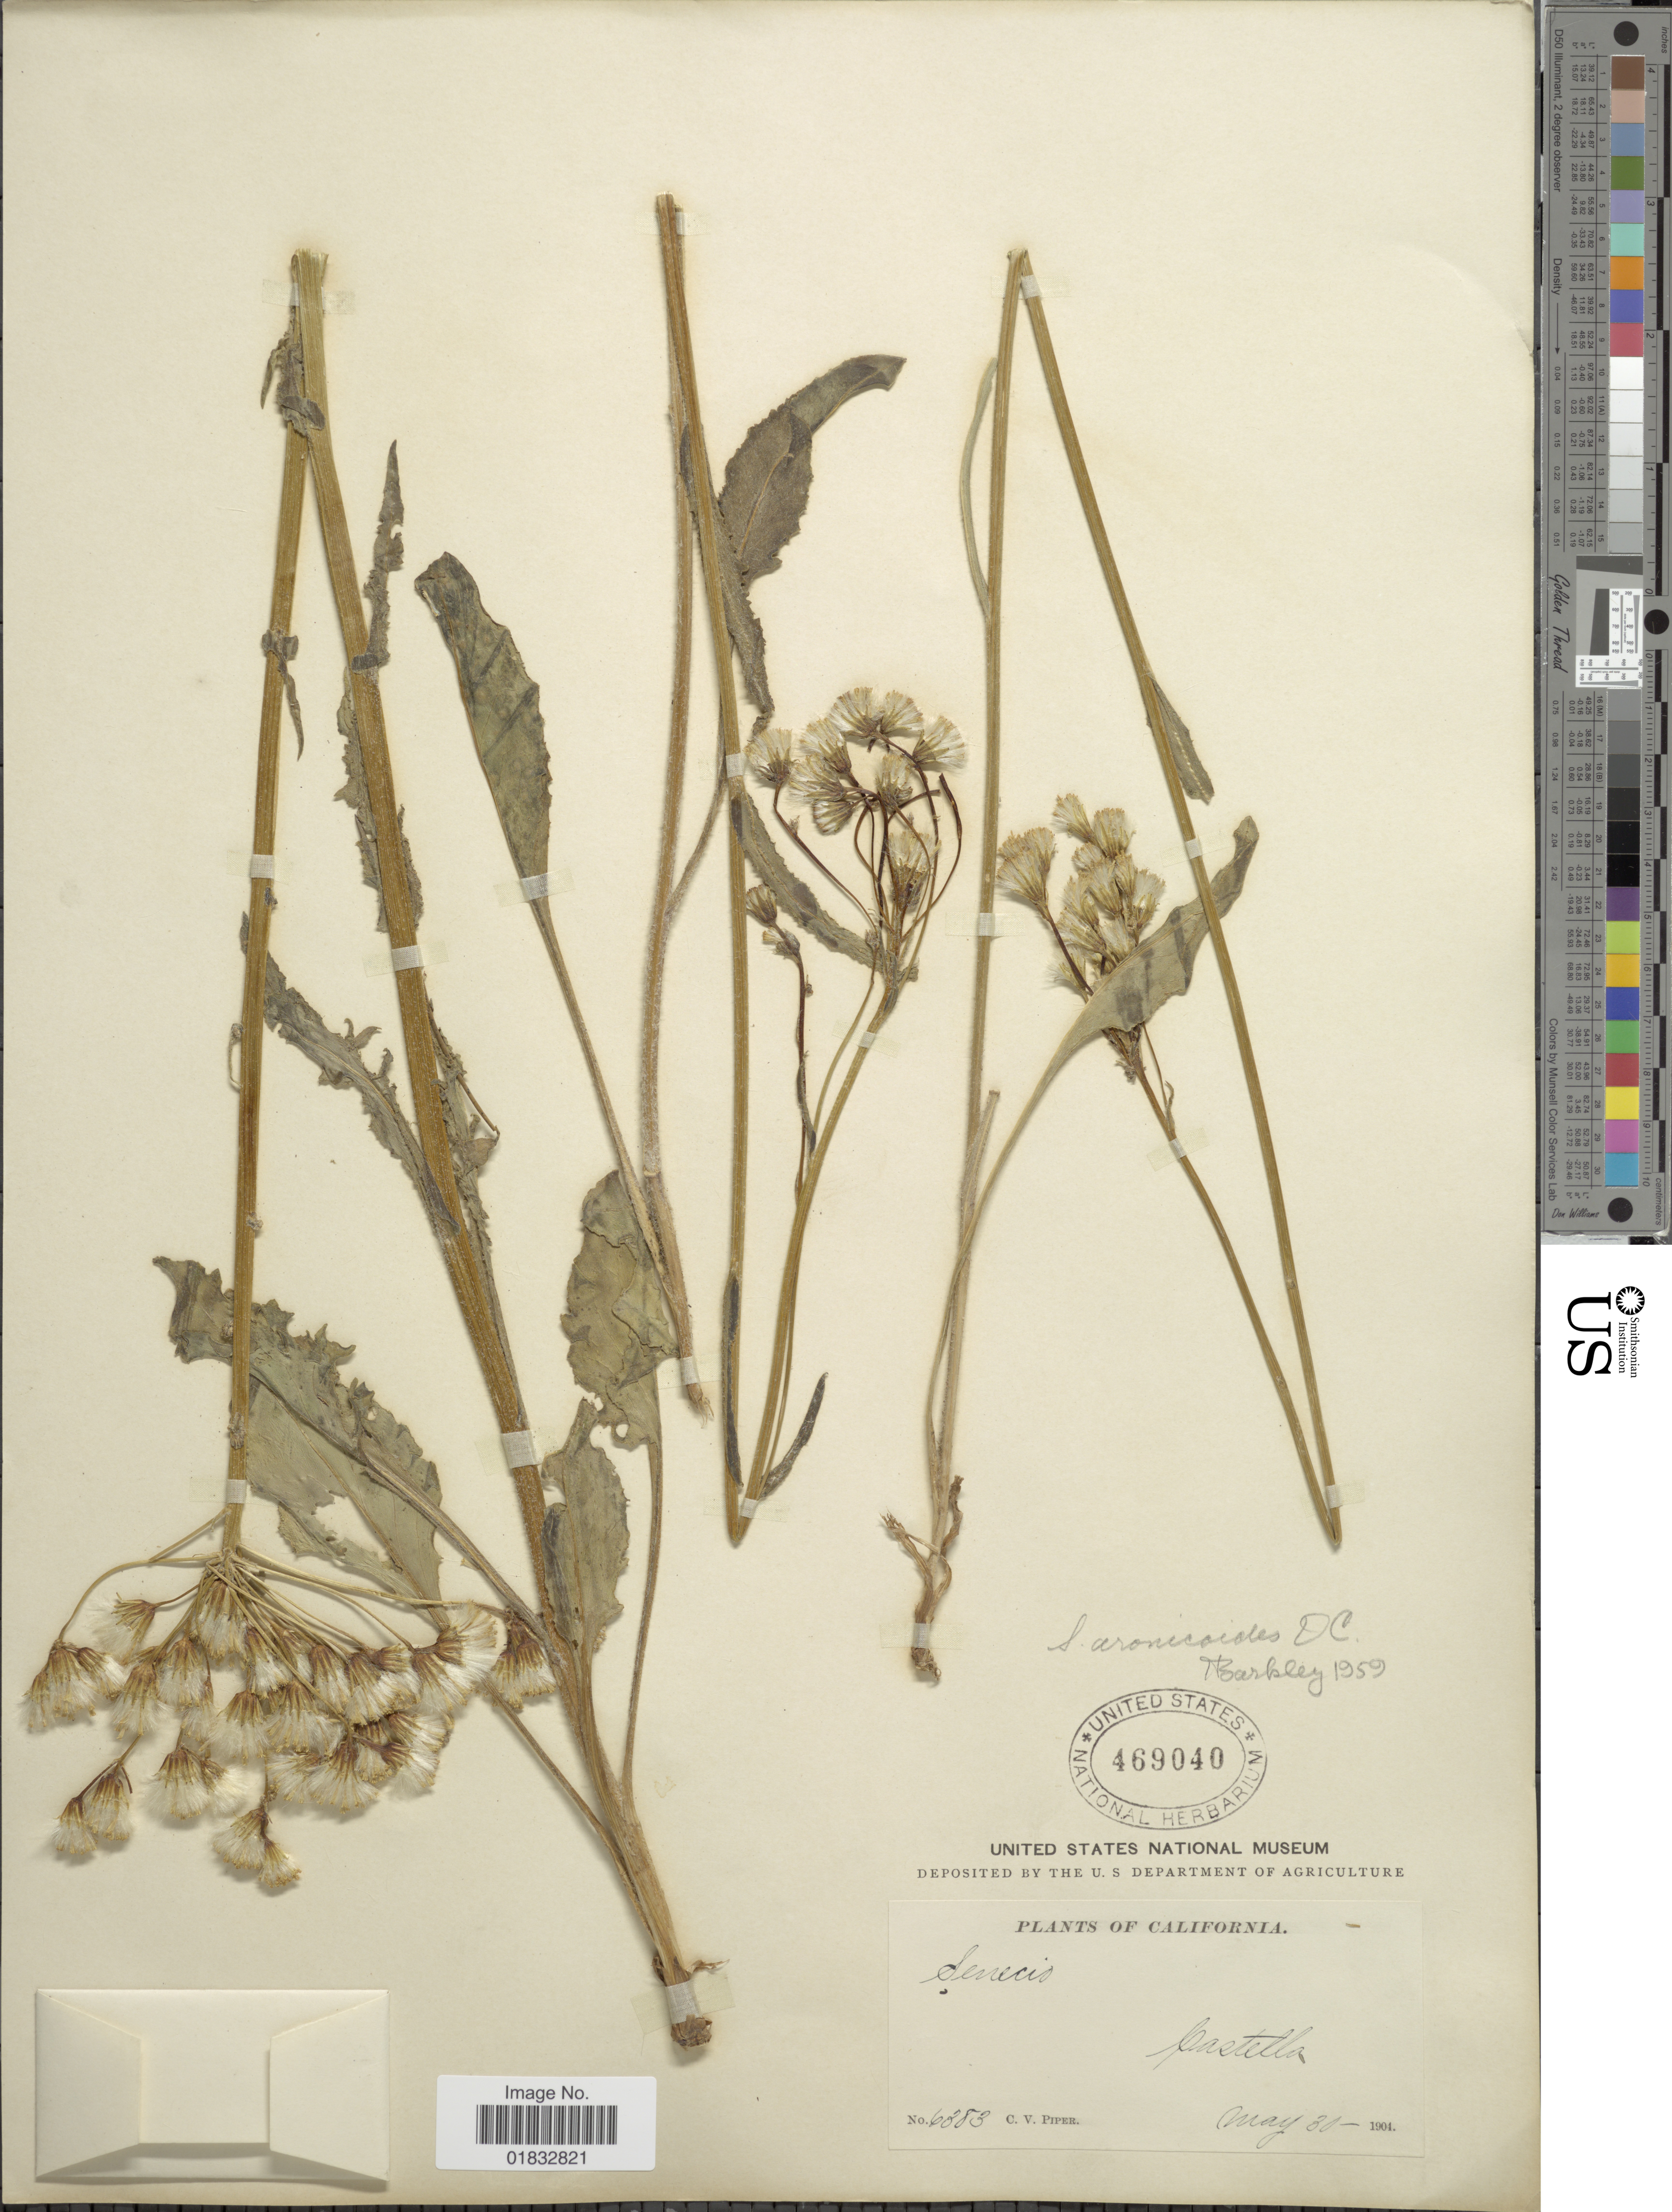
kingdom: Plantae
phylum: Tracheophyta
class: Magnoliopsida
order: Asterales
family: Asteraceae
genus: Senecio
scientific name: Senecio aronicoides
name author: DC.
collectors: C. V. Piper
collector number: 6383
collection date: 1904-05-30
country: United States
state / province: California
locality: Castella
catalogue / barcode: US 469040